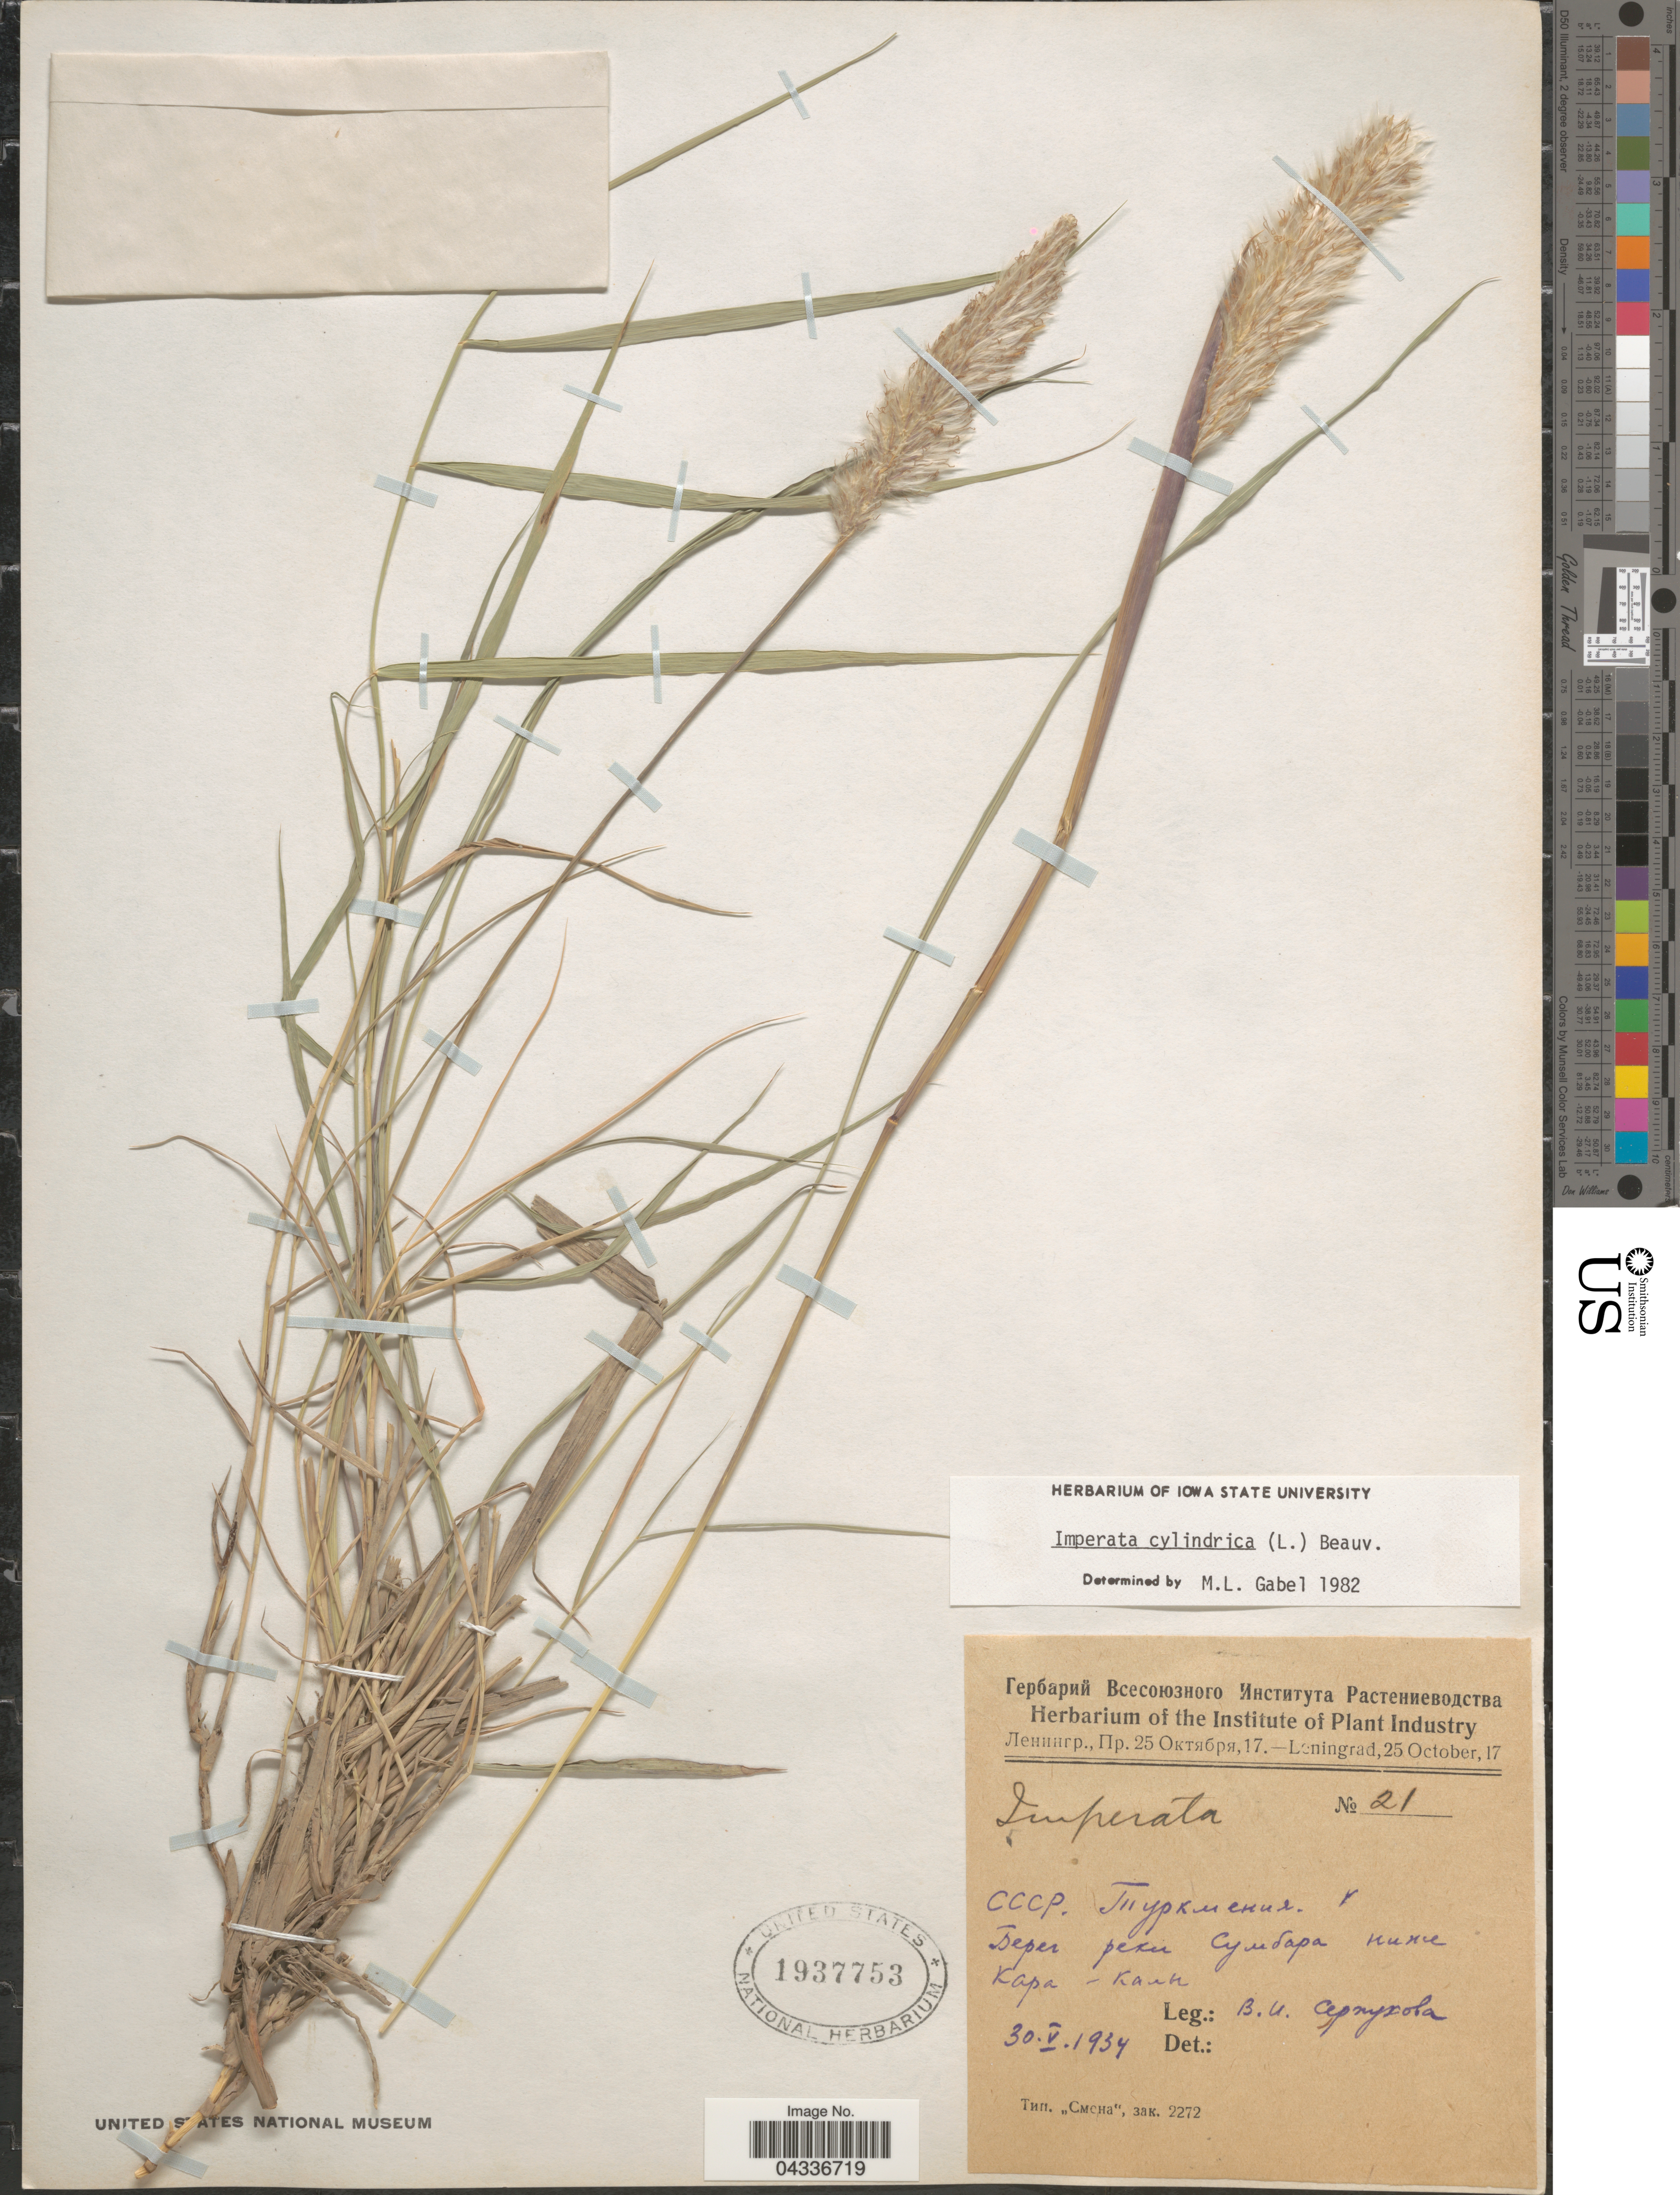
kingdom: Plantae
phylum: Tracheophyta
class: Liliopsida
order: Poales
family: Poaceae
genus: Imperata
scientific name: Imperata cylindrica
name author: (L.) P. Beauv.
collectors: V. Serpukhova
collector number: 21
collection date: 1934-05-30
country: Turkmenistan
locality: Shore of river Sumbar near Kara-Kala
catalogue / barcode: US 1937753